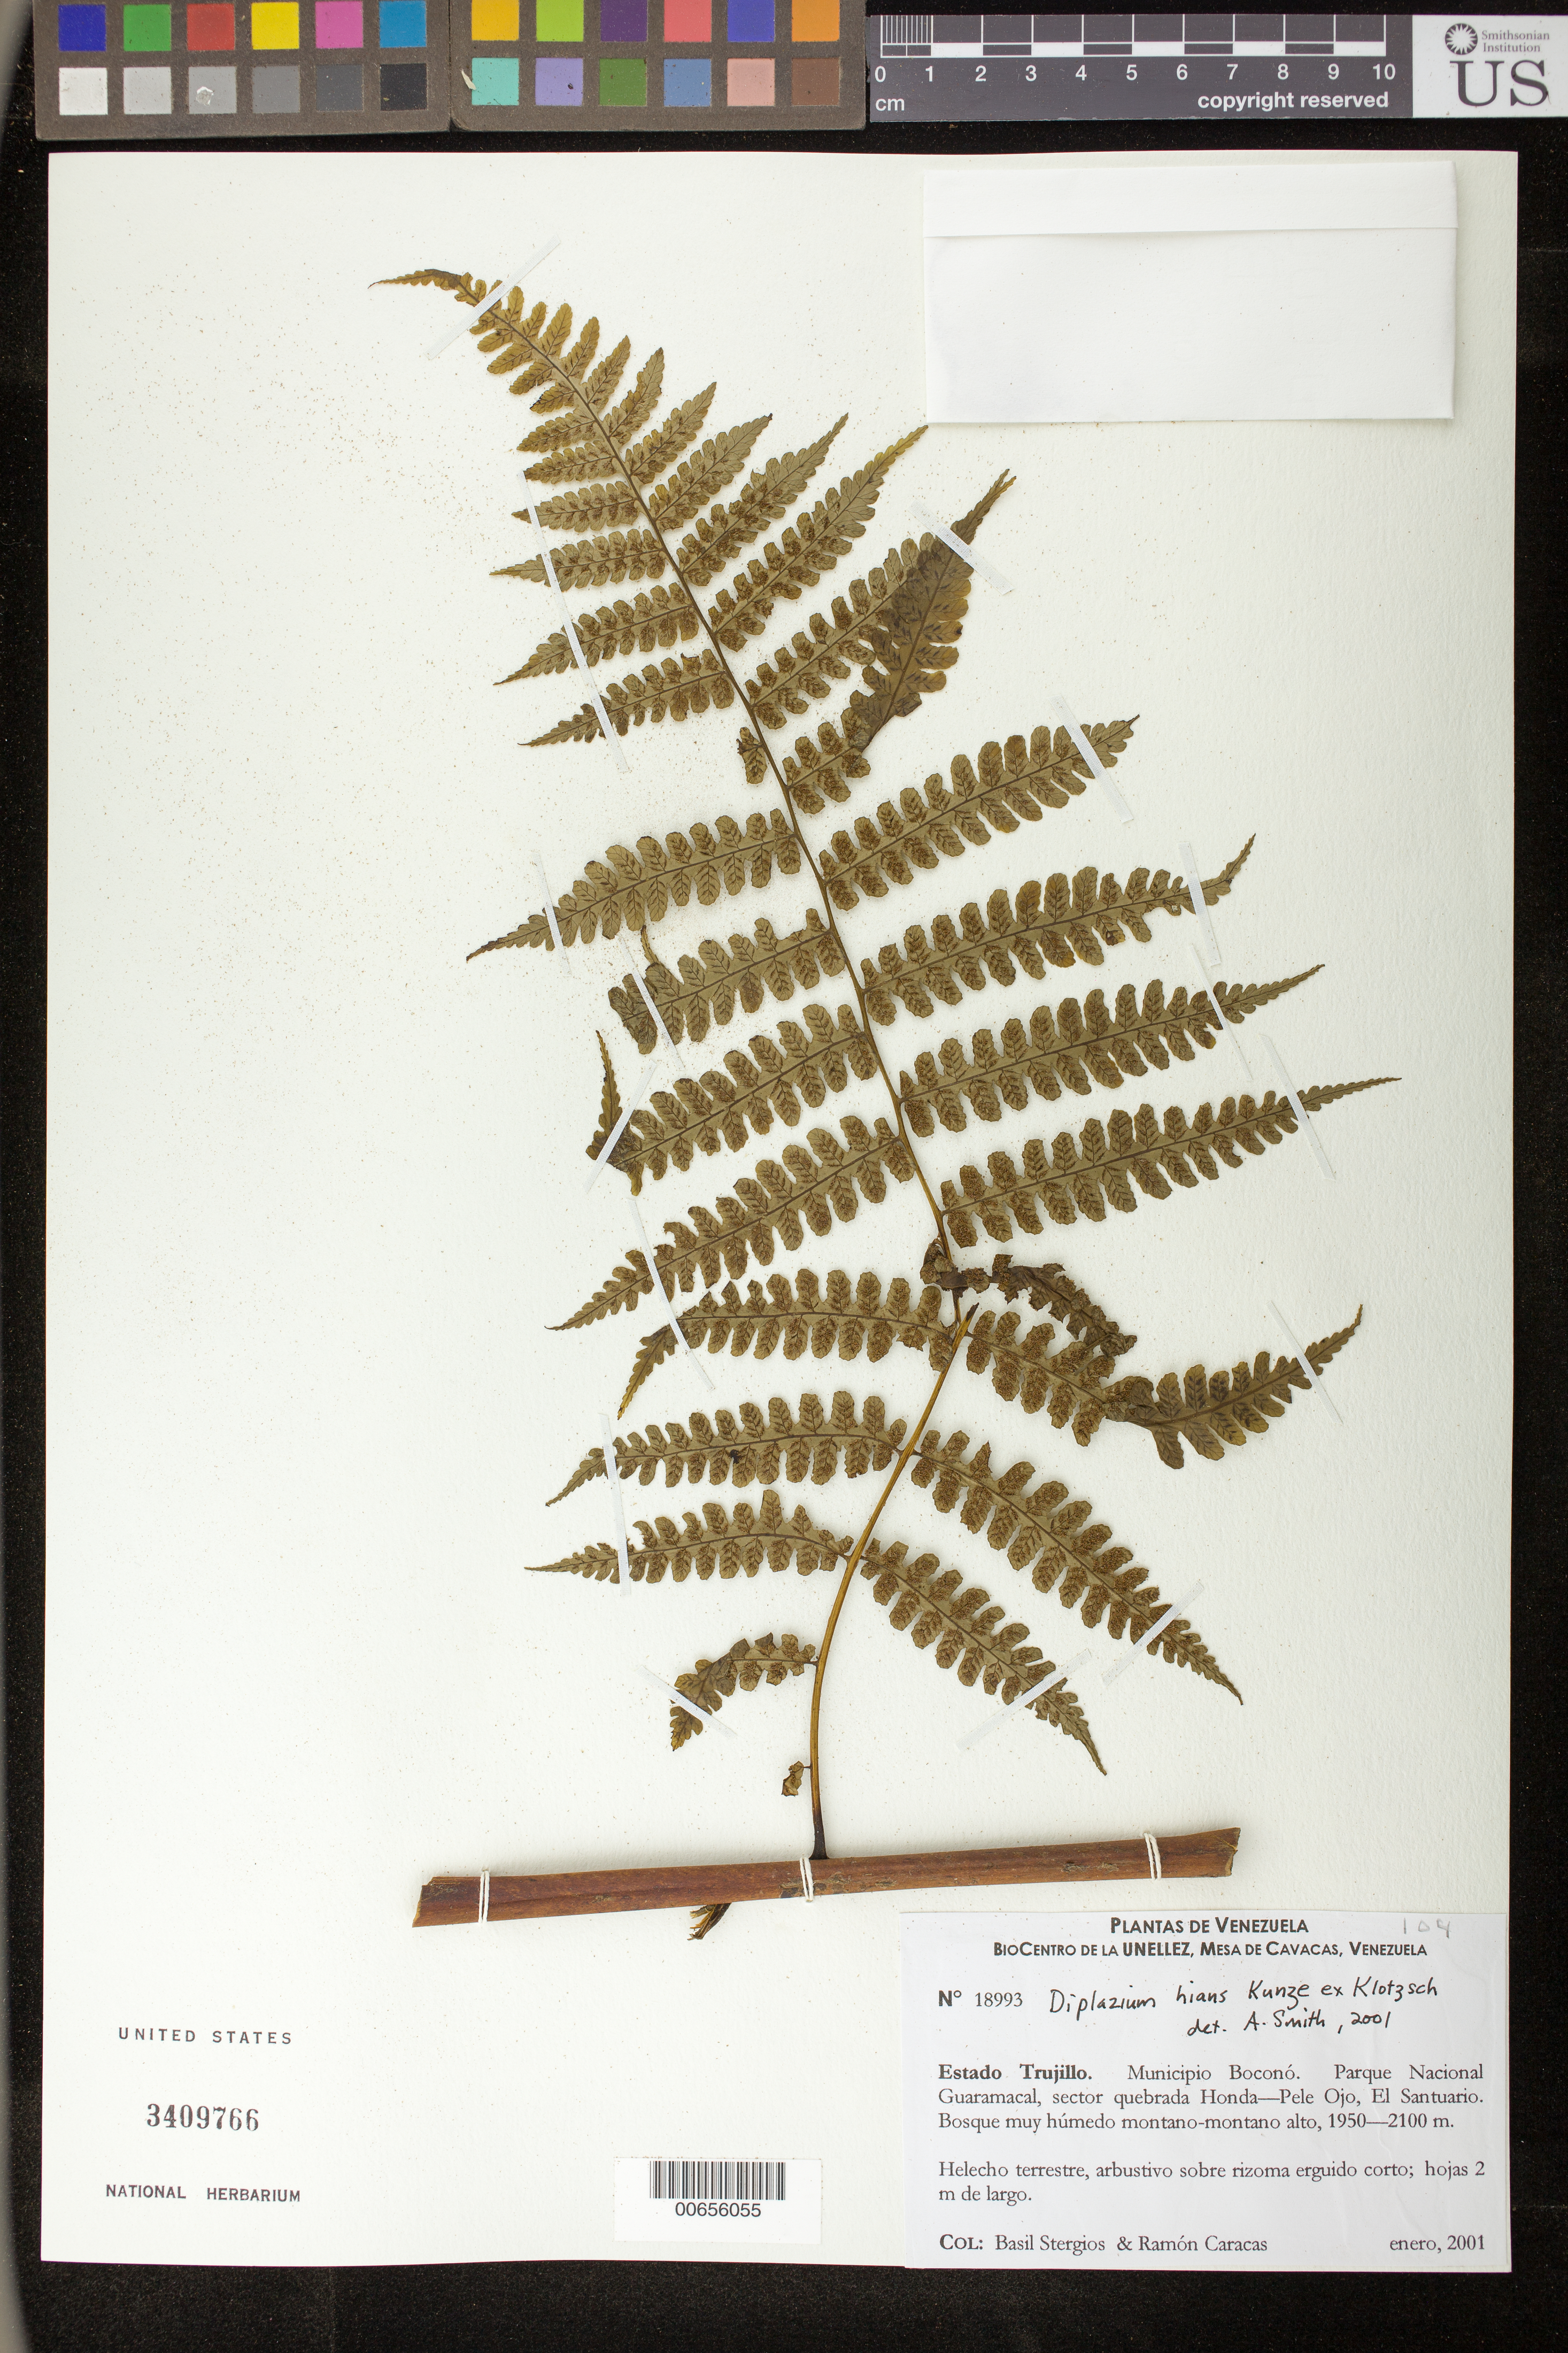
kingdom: Plantae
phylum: Tracheophyta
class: Polypodiopsida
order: Polypodiales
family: Athyriaceae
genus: Diplazium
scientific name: Diplazium hians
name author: Kunze ex Klotzsch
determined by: Smith, Alan R., (UC)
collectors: B. G. Stergios & R. Caracas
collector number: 18993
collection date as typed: Jan 2001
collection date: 2001-01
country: Venezuela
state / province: Trujillo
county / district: Boconó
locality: Parque Nacional Guaramacal, sector quebrada Honda-Pele Ojo, El Santuario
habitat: Bosque muy húmedo montano-montano alto.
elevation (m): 1950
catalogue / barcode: US 3409766